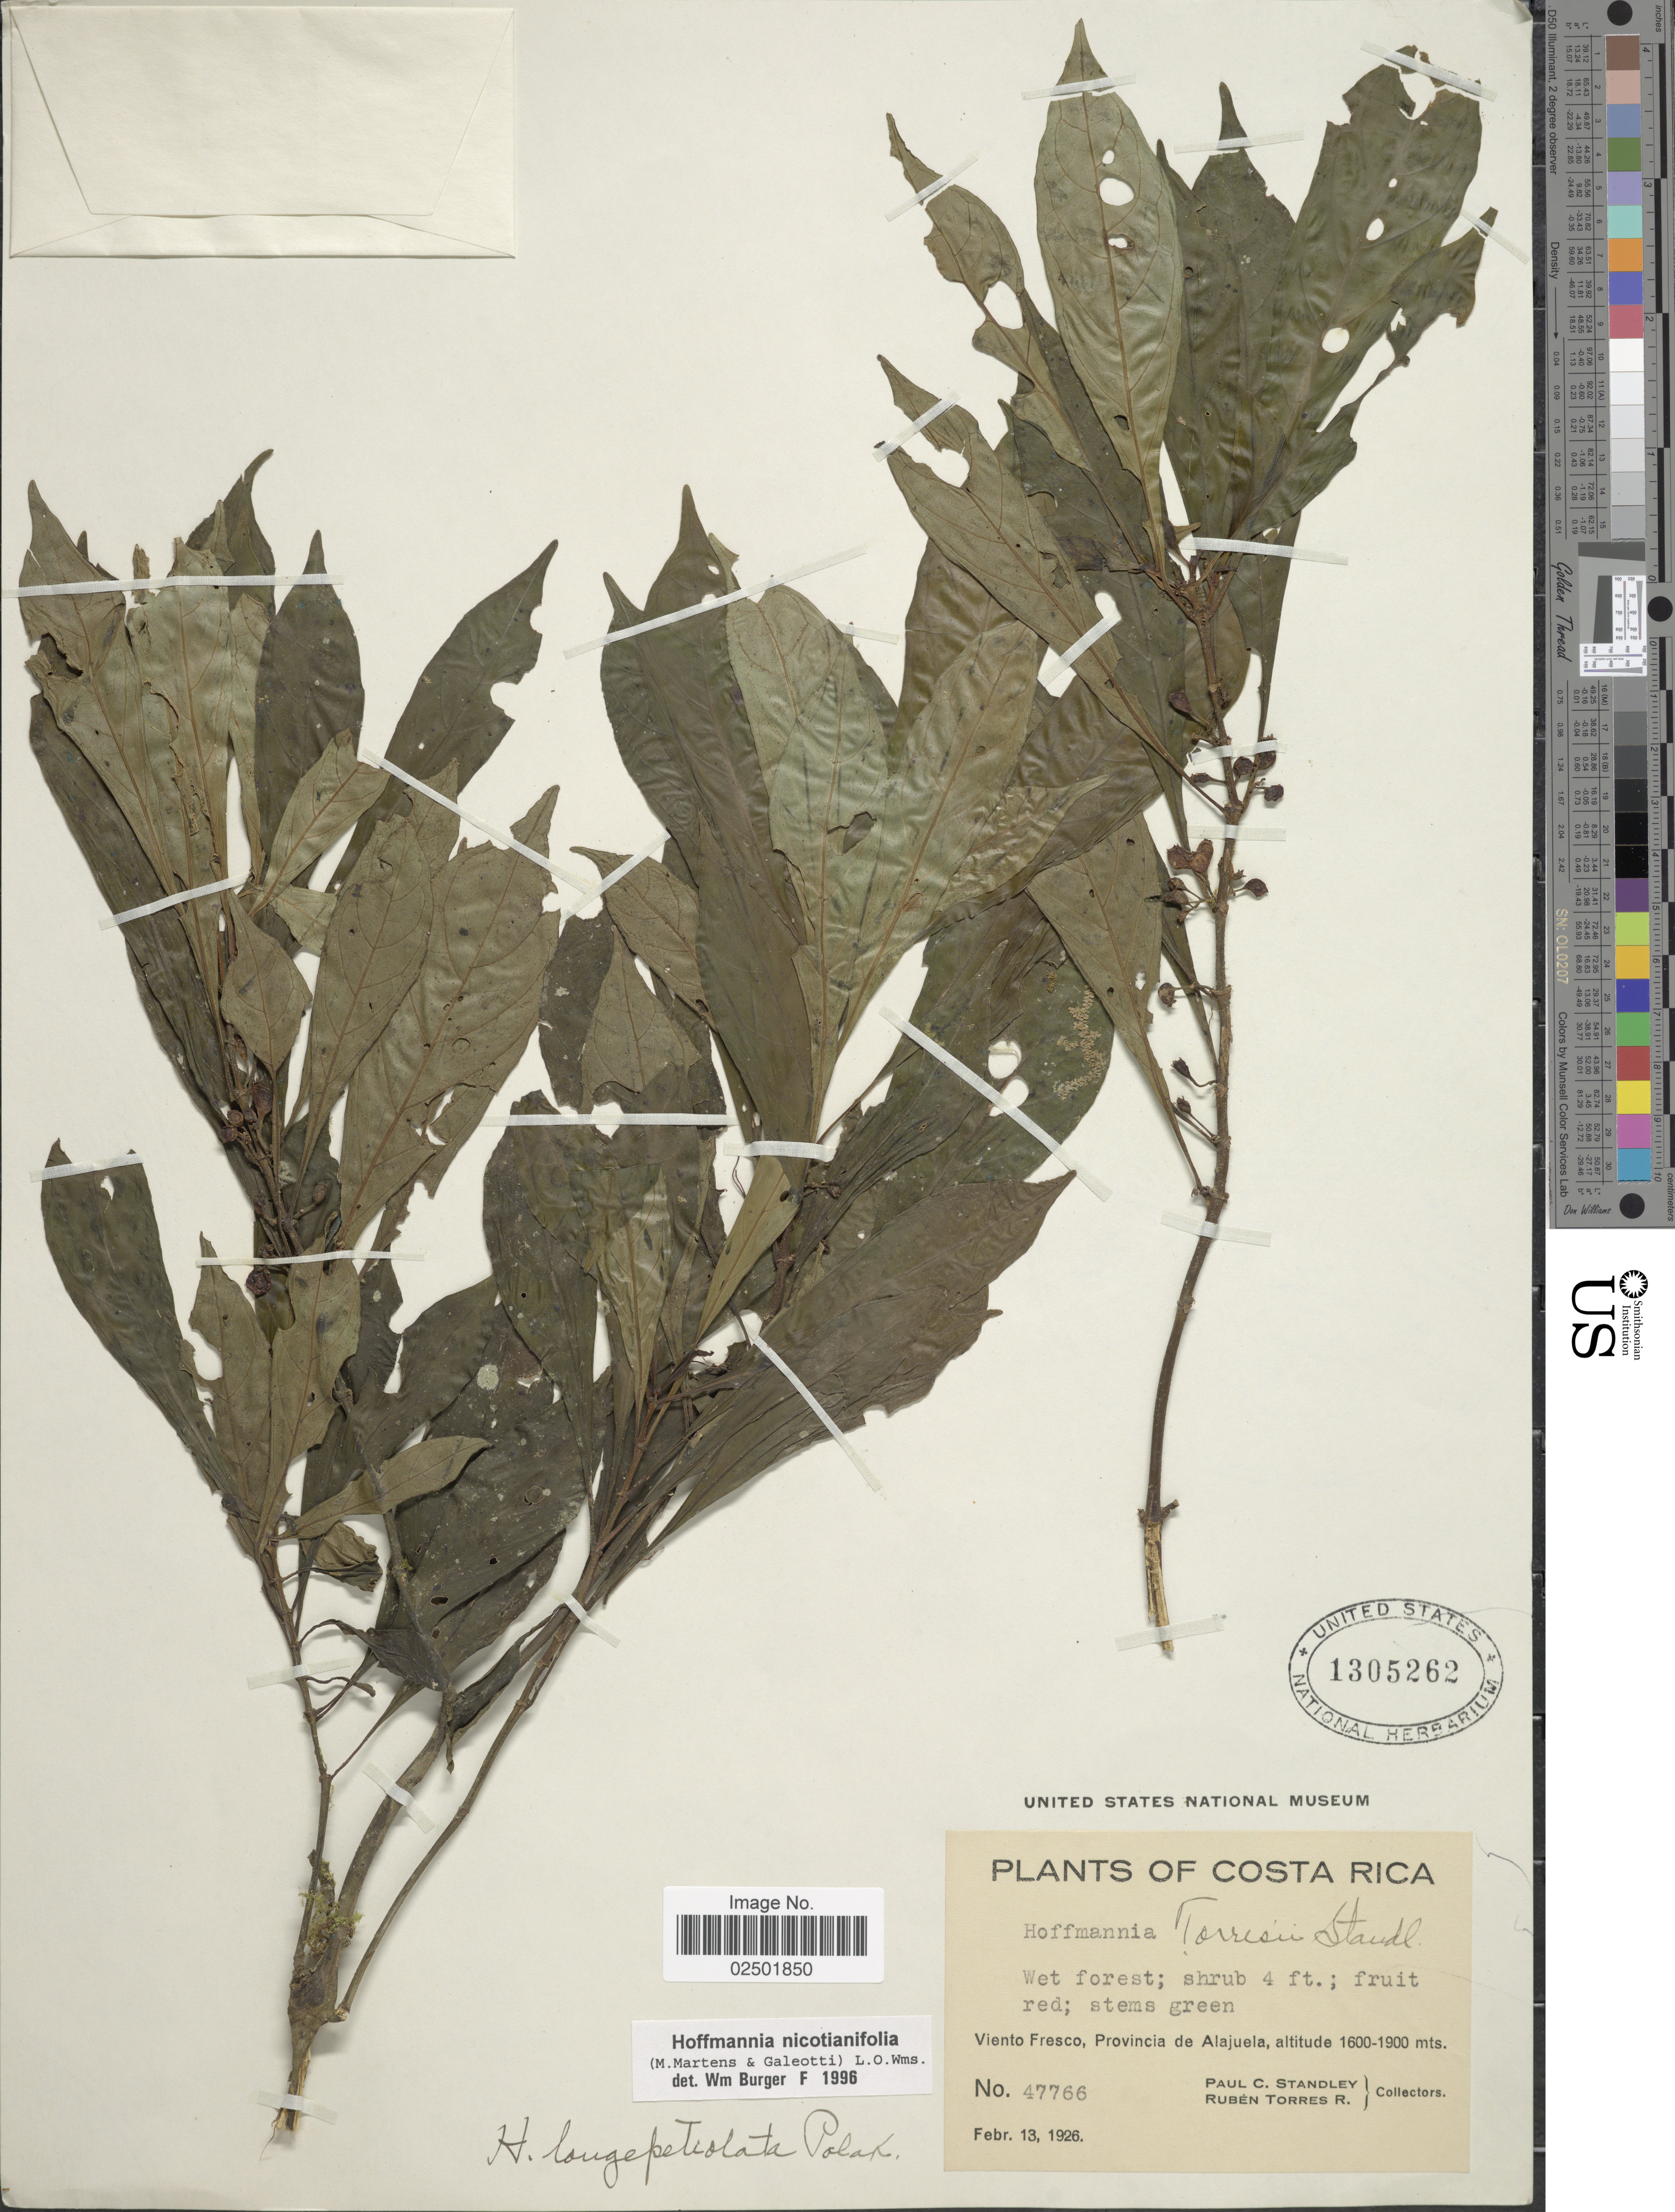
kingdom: Plantae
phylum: Tracheophyta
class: Magnoliopsida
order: Gentianales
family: Rubiaceae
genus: Hoffmannia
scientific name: Hoffmannia nicotianifolia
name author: (M. Martens & Galeoti) L.O. Williams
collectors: P. C. Standley & R. Torres Rojas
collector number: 47766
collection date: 1926-02-13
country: Costa Rica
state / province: Alajuela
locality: Viento Fresco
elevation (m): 1600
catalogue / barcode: US 1305262